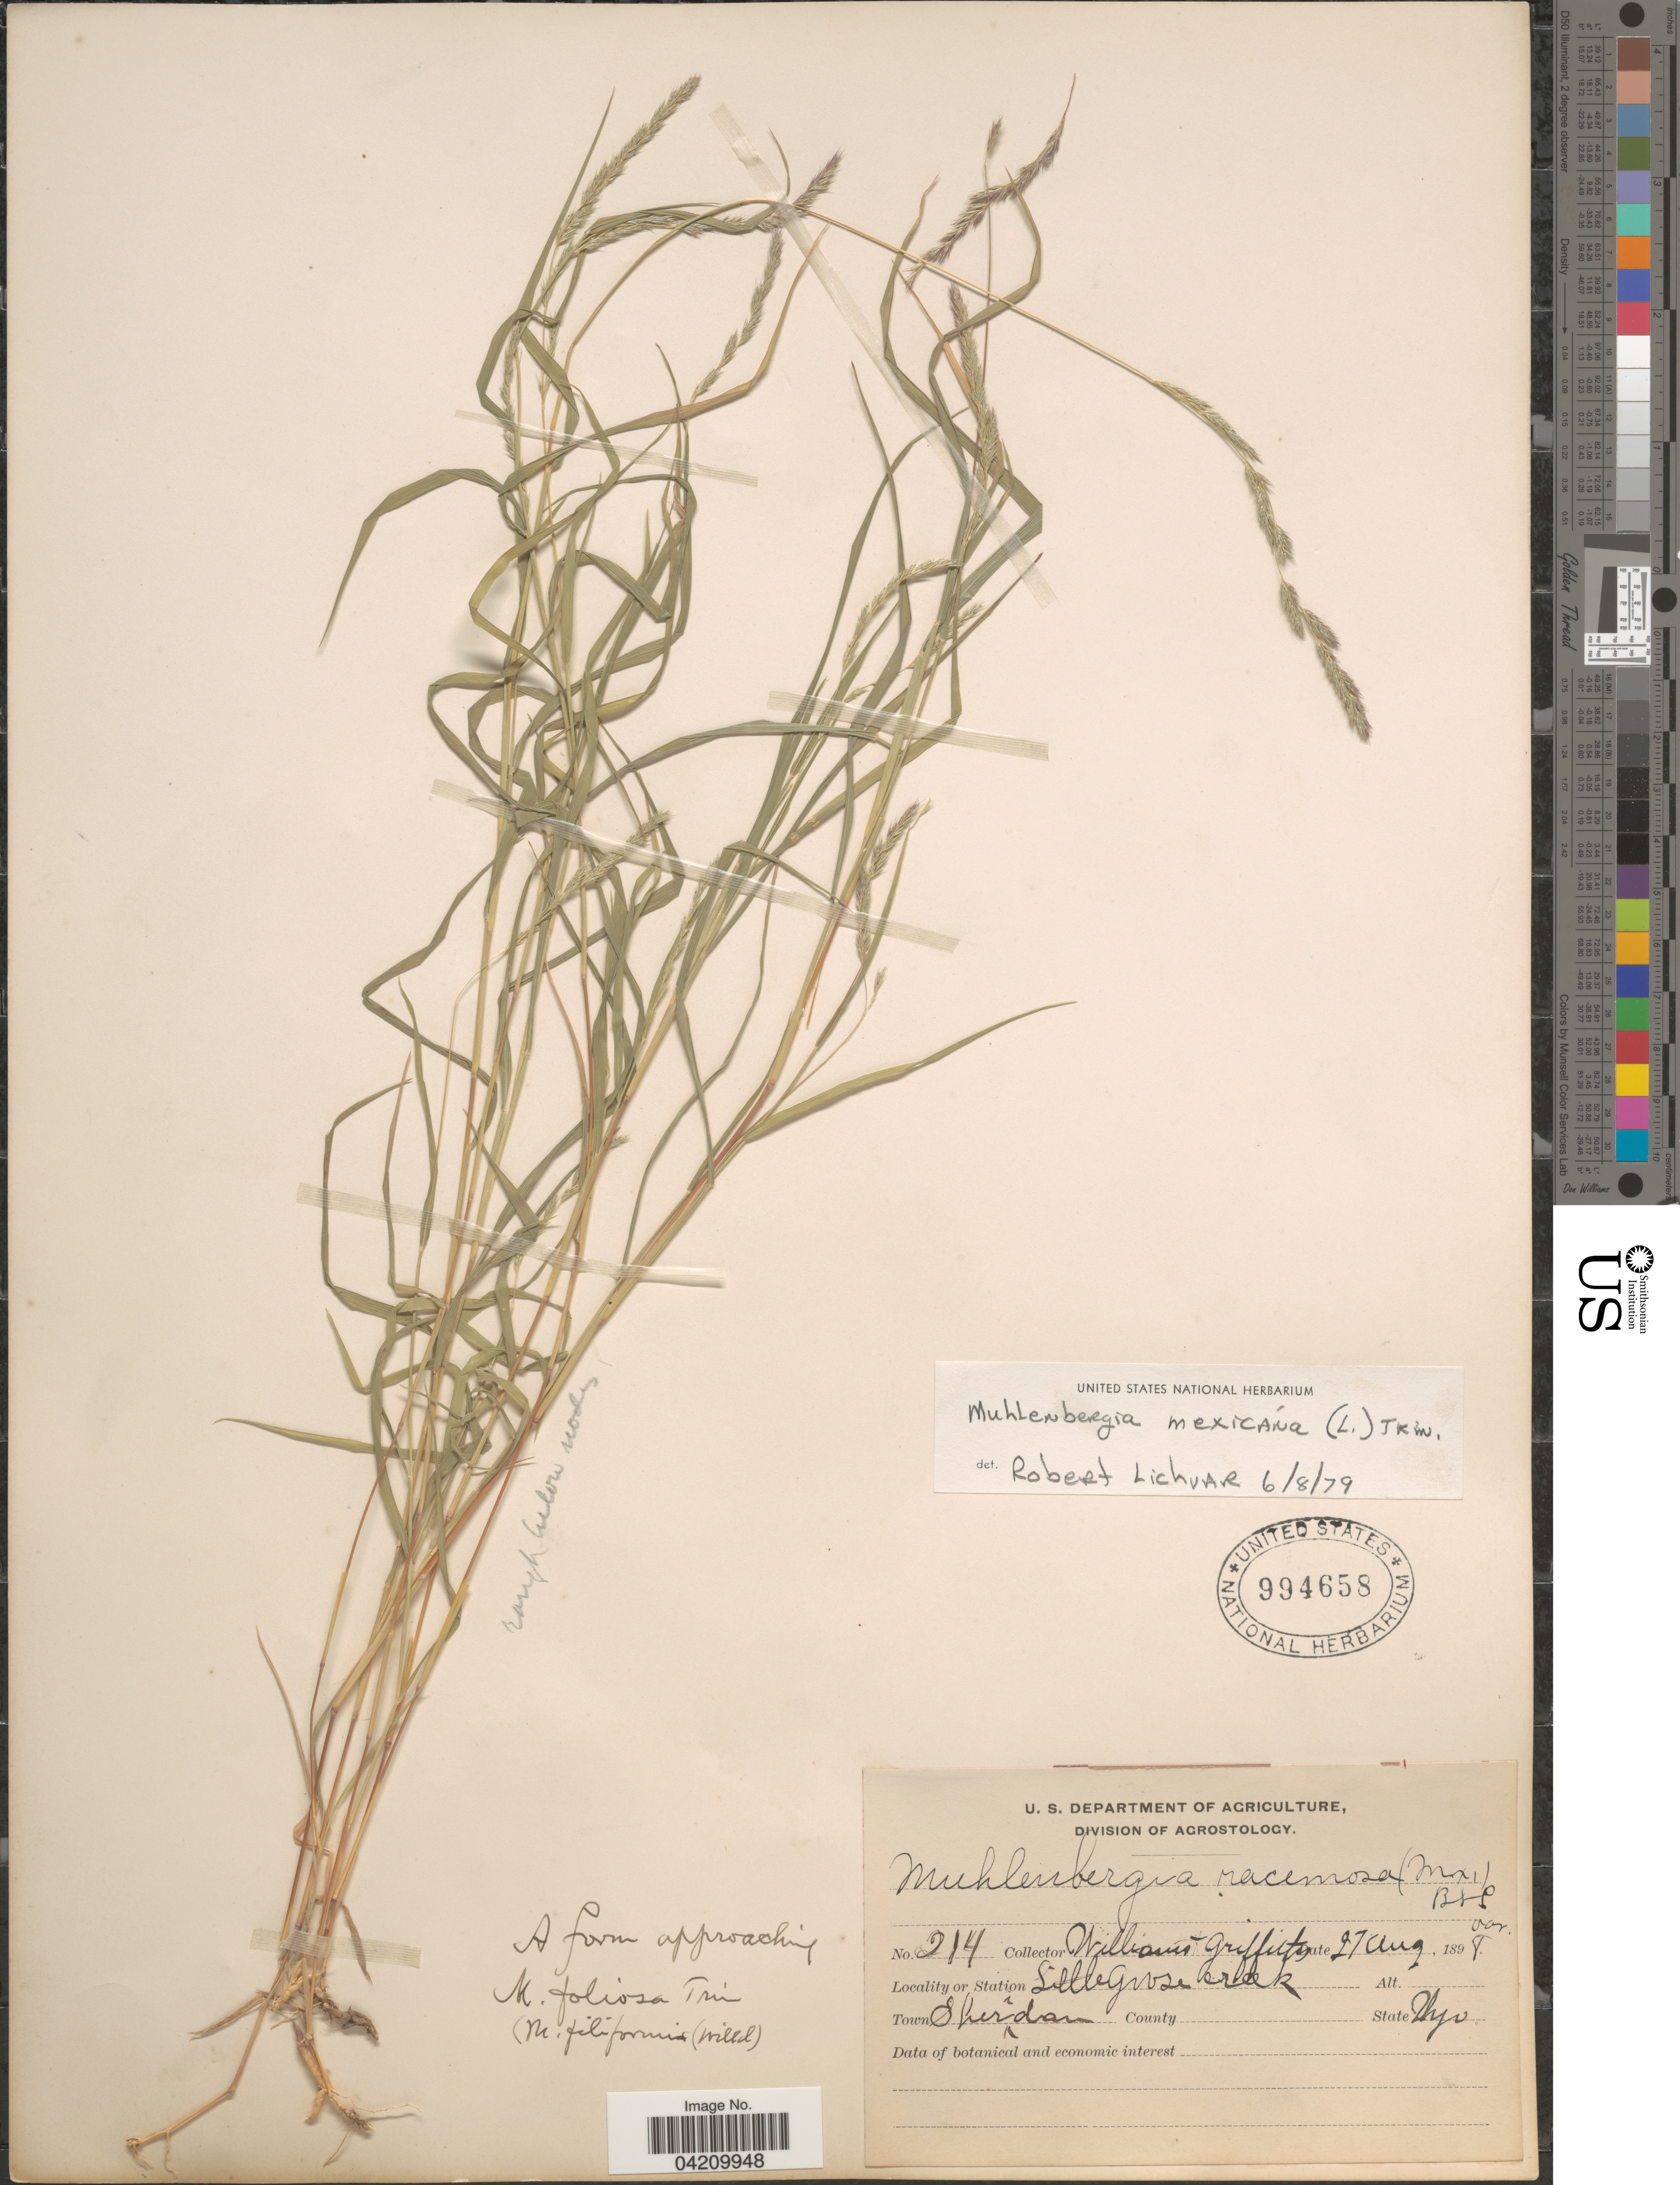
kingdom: Plantae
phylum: Tracheophyta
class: Liliopsida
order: Poales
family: Poaceae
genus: Muhlenbergia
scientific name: Muhlenbergia mexicana var. filiformis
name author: (Torr.) Scribn.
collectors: -- Williams & -- Griffiths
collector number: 214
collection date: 1898-08-27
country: United States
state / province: Wyoming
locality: Little Goose Creek. Town Sheridan.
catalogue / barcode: US 994658